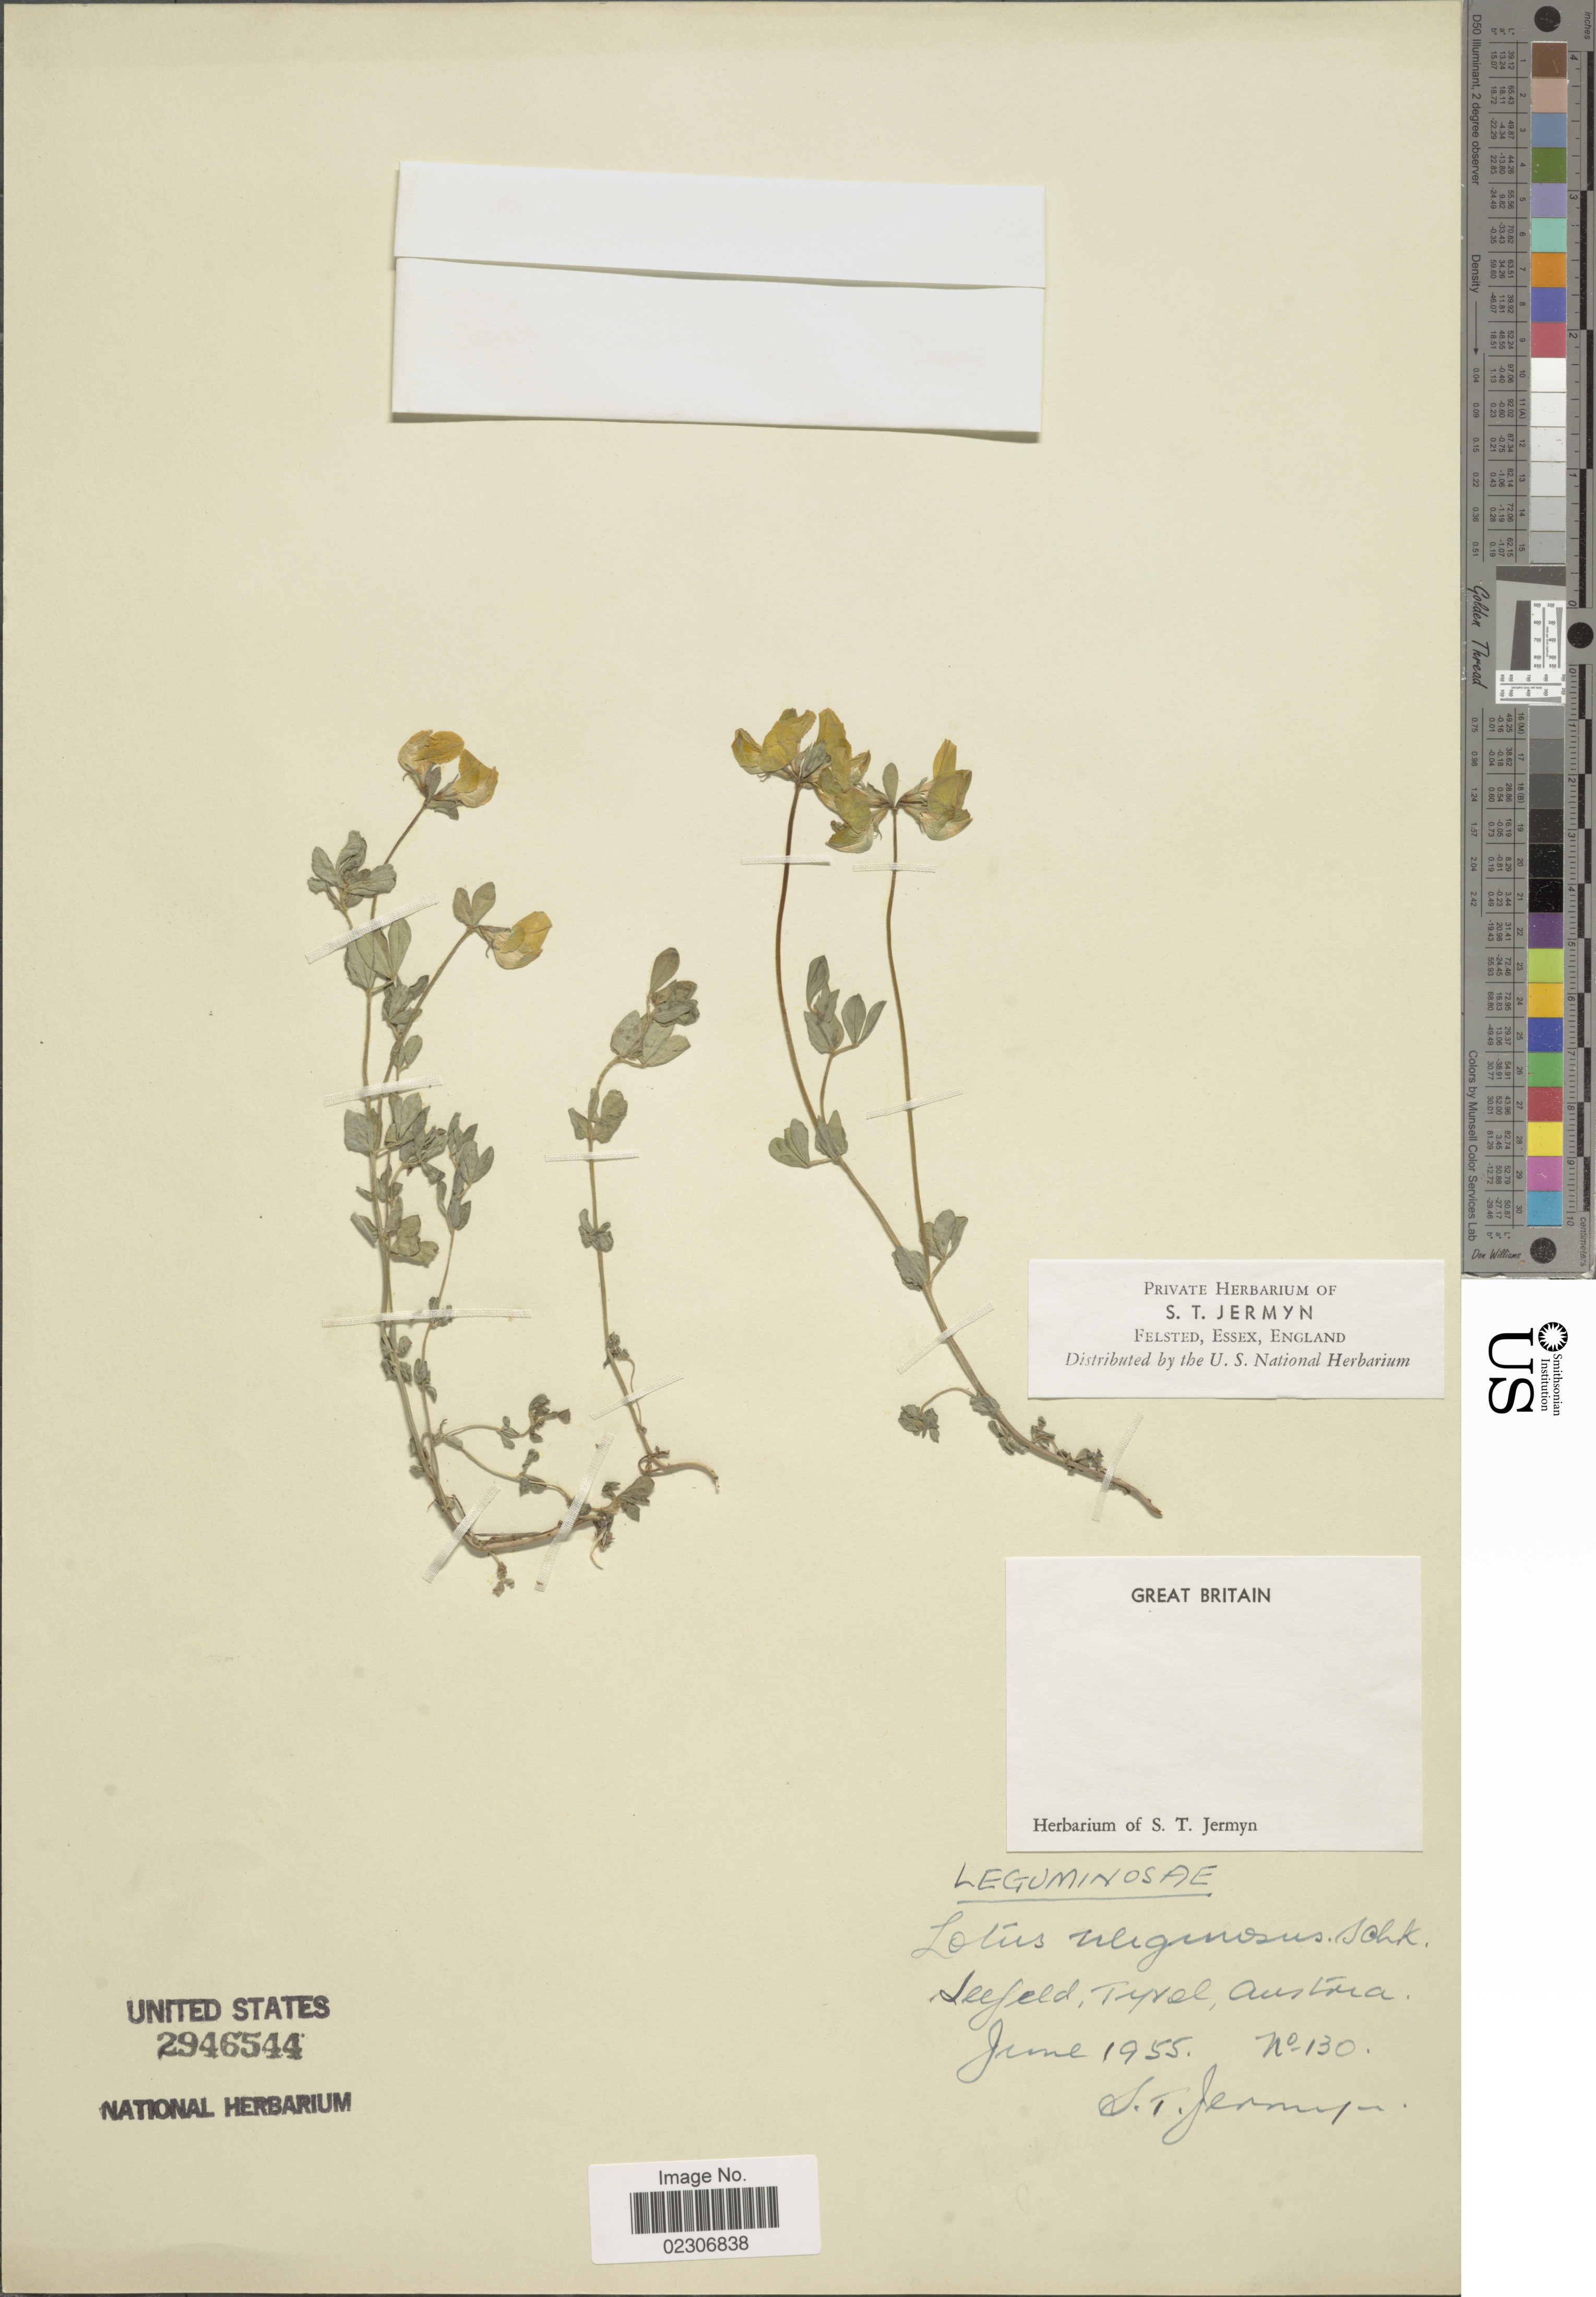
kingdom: Plantae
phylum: Tracheophyta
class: Magnoliopsida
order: Fabales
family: Fabaceae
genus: Lotus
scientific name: Lotus uliginosus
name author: Schkuhr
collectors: S. Jermyn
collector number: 130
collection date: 1955-06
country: Austria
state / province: Tirol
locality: Seefeld, Tyrel, Austria.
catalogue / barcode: US 2946544